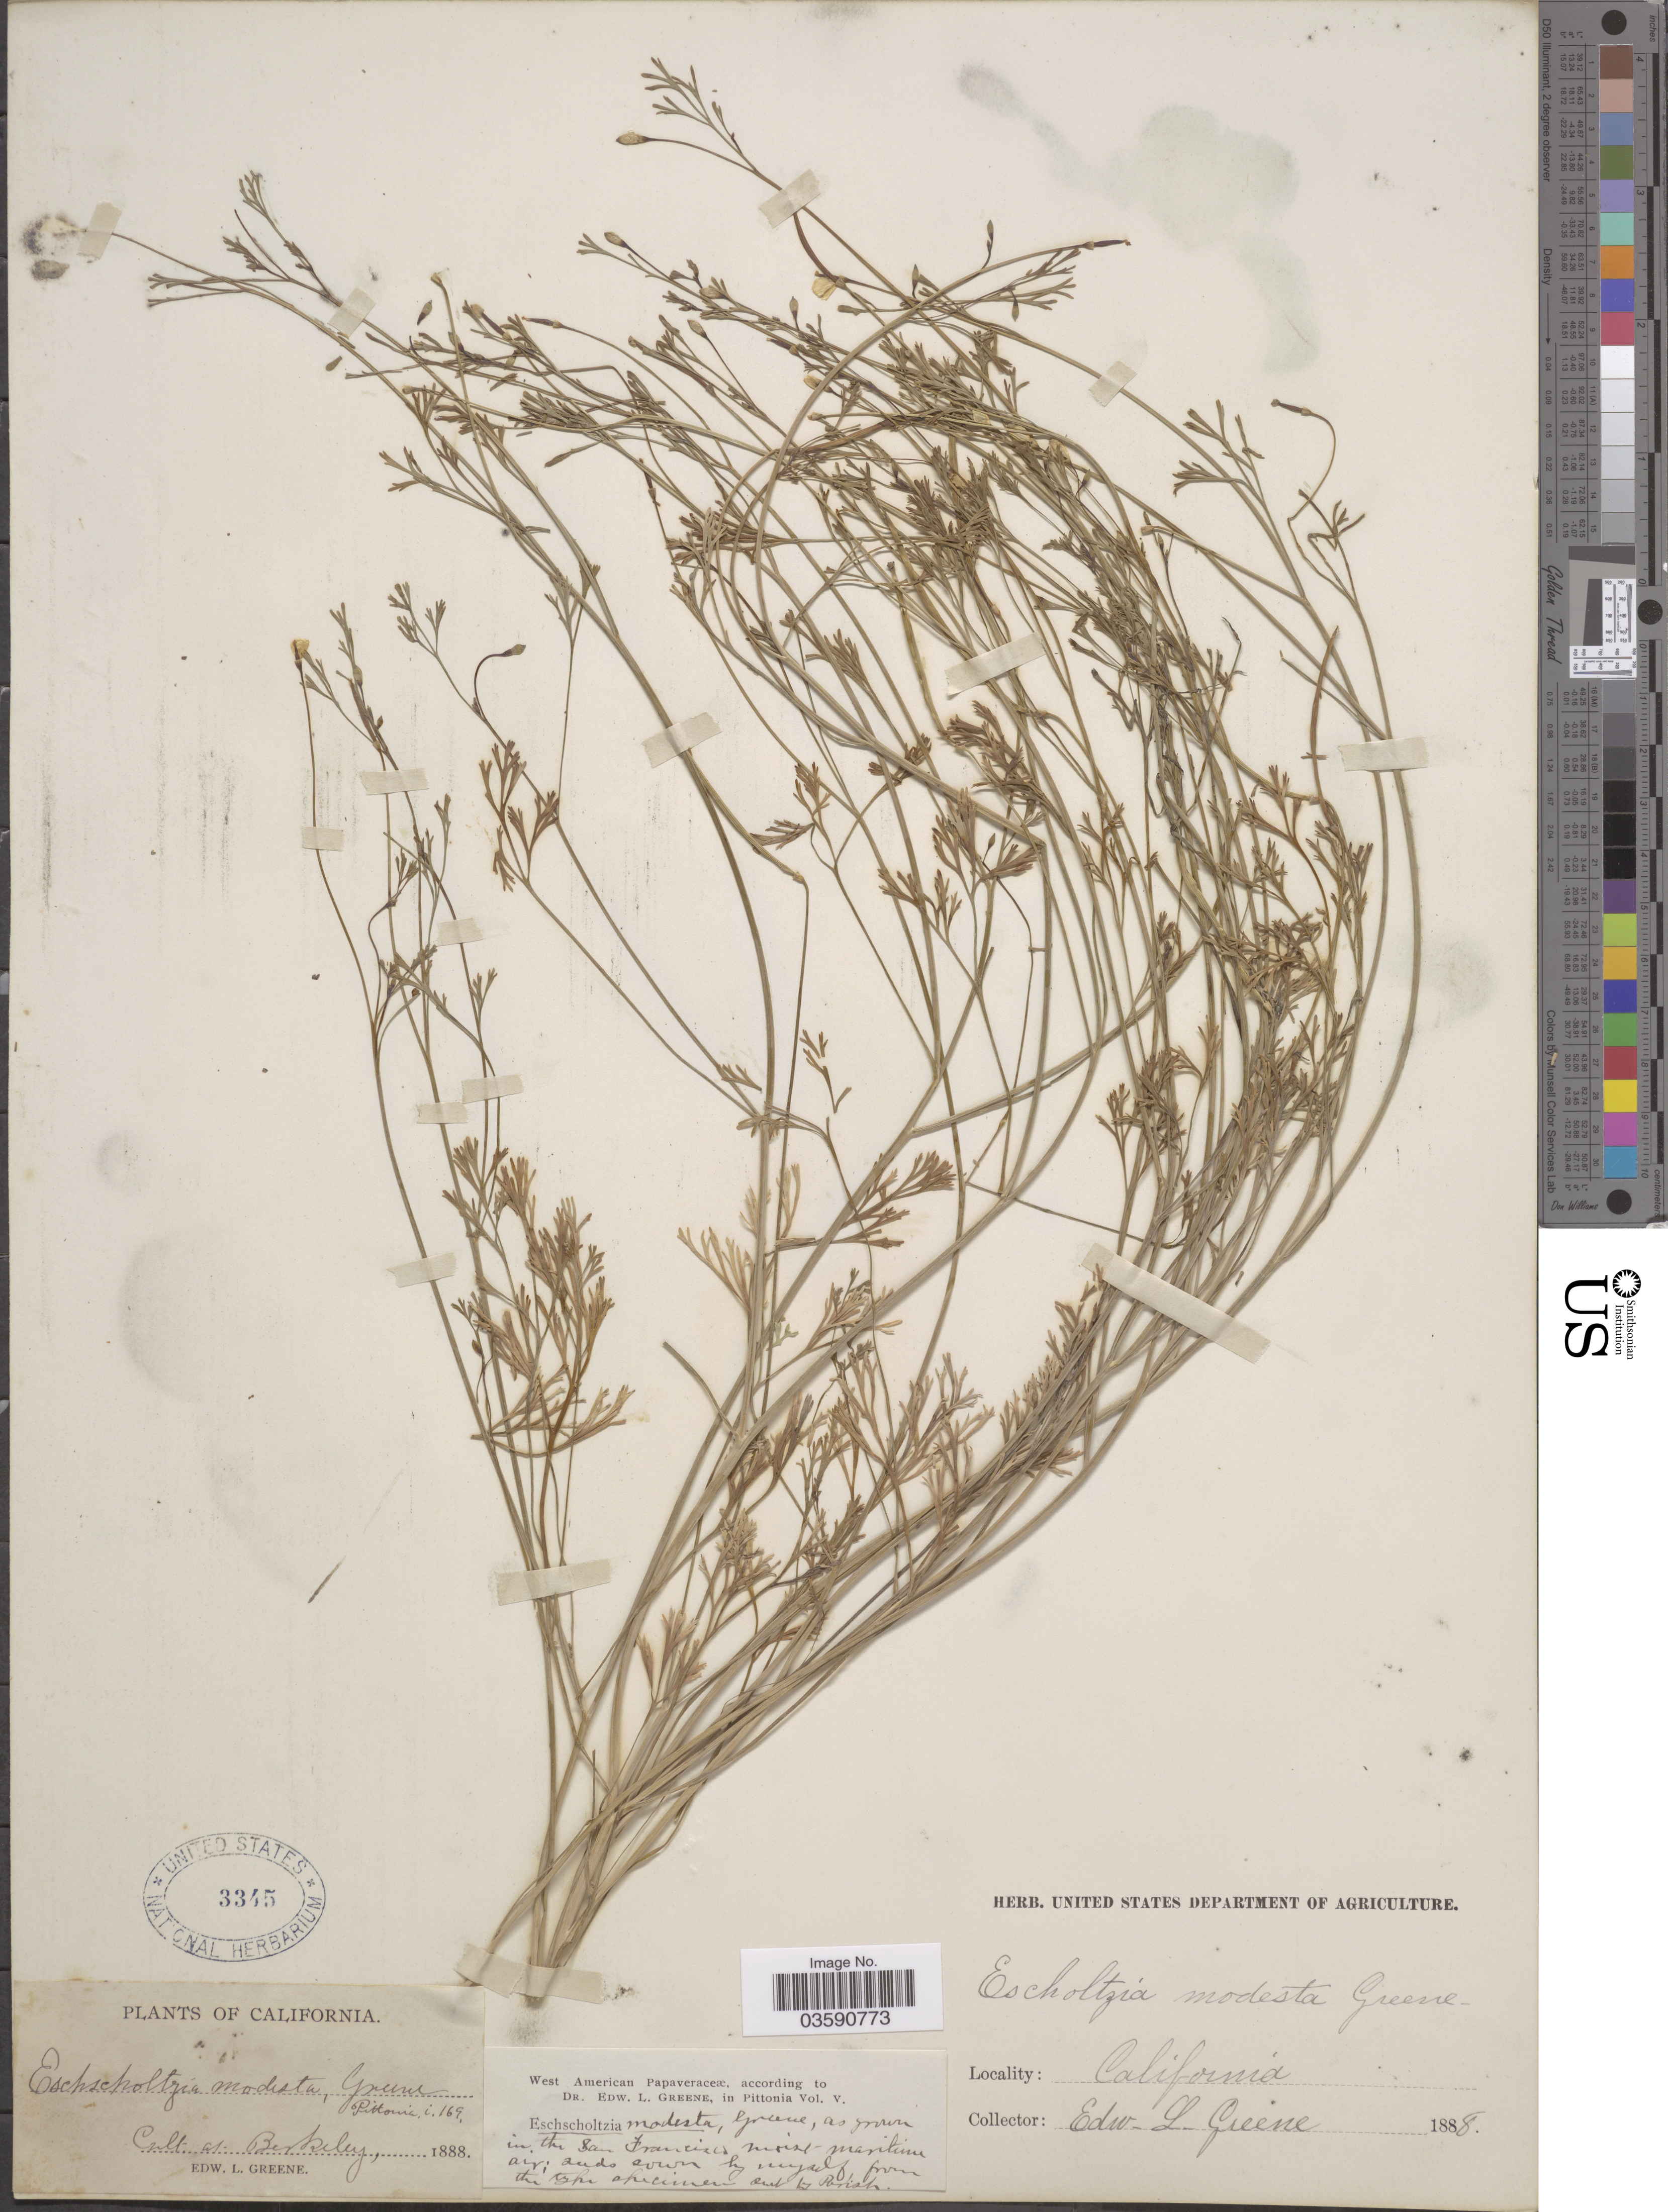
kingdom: Plantae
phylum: Tracheophyta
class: Magnoliopsida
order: Ranunculales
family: Papaveraceae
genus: Eschscholzia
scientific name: Eschscholzia modesta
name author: Greene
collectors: E. L. Greene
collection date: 1888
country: United States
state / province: California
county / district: Alameda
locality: Berkeley.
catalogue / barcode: US 3345